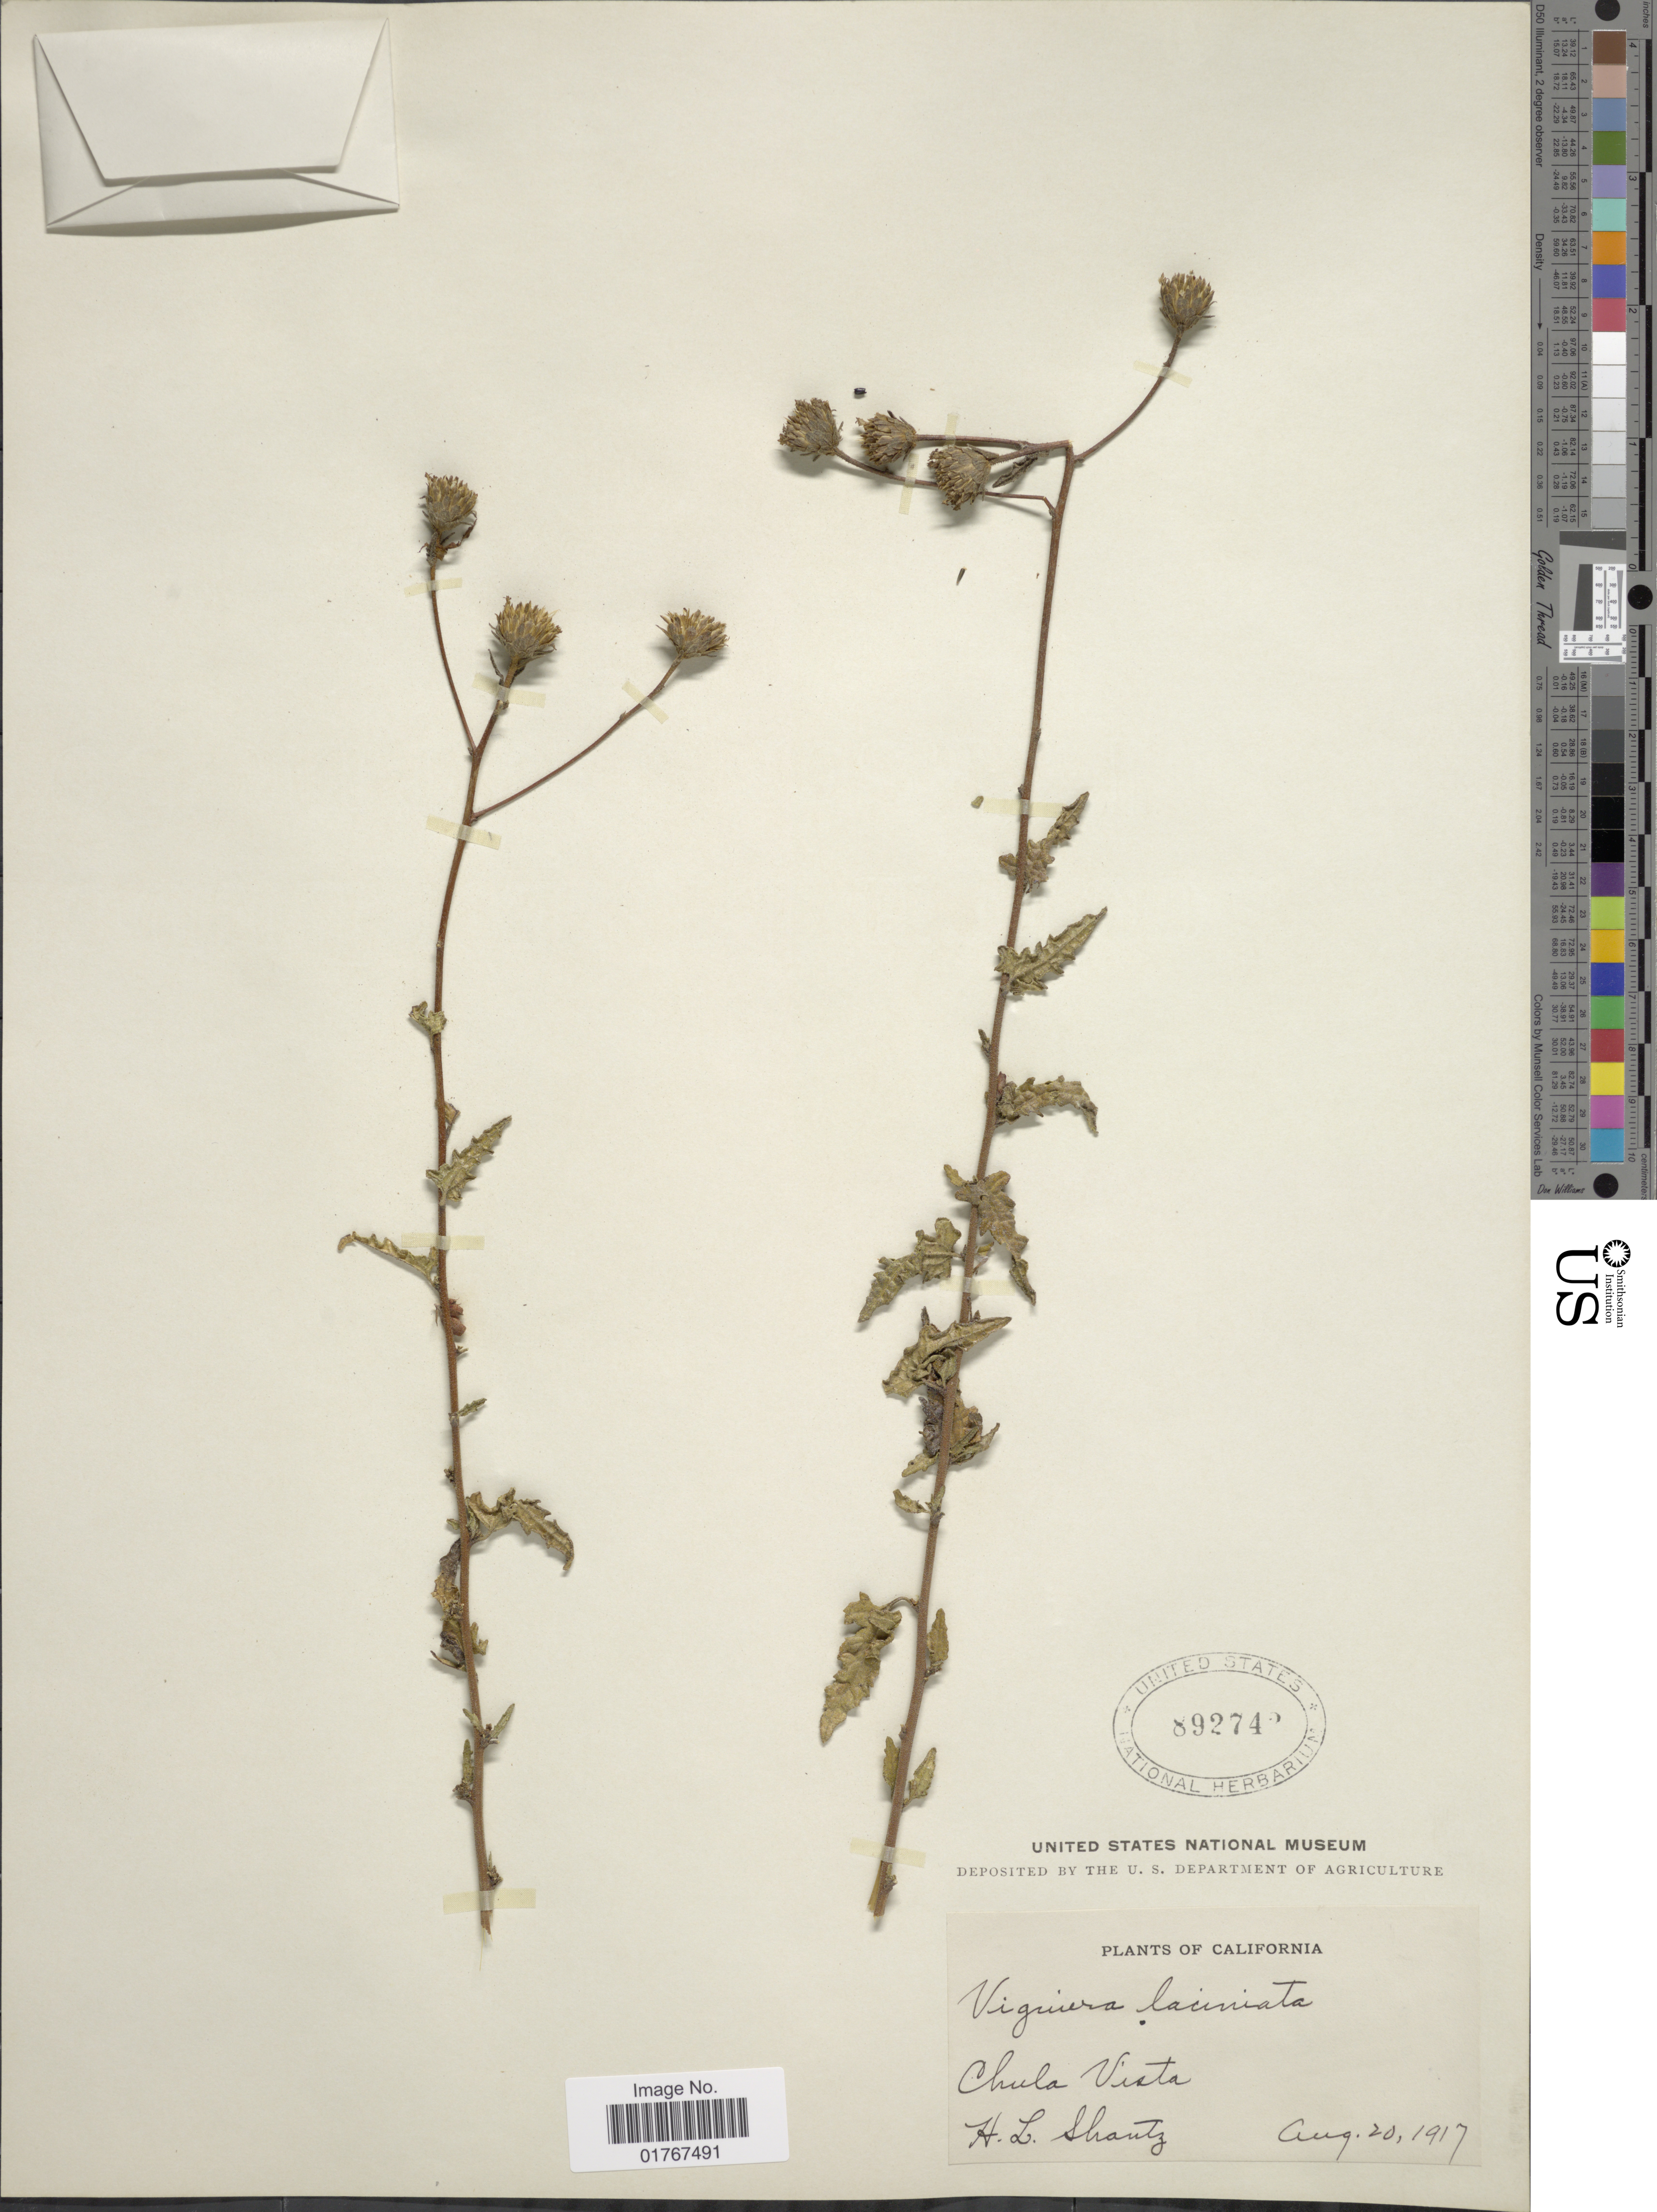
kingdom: Plantae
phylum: Tracheophyta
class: Magnoliopsida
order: Asterales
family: Asteraceae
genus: Viguiera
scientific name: Viguiera laciniata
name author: A. Gray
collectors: H. Shantz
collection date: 1917-08-20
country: United States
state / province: California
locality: Chula Vista